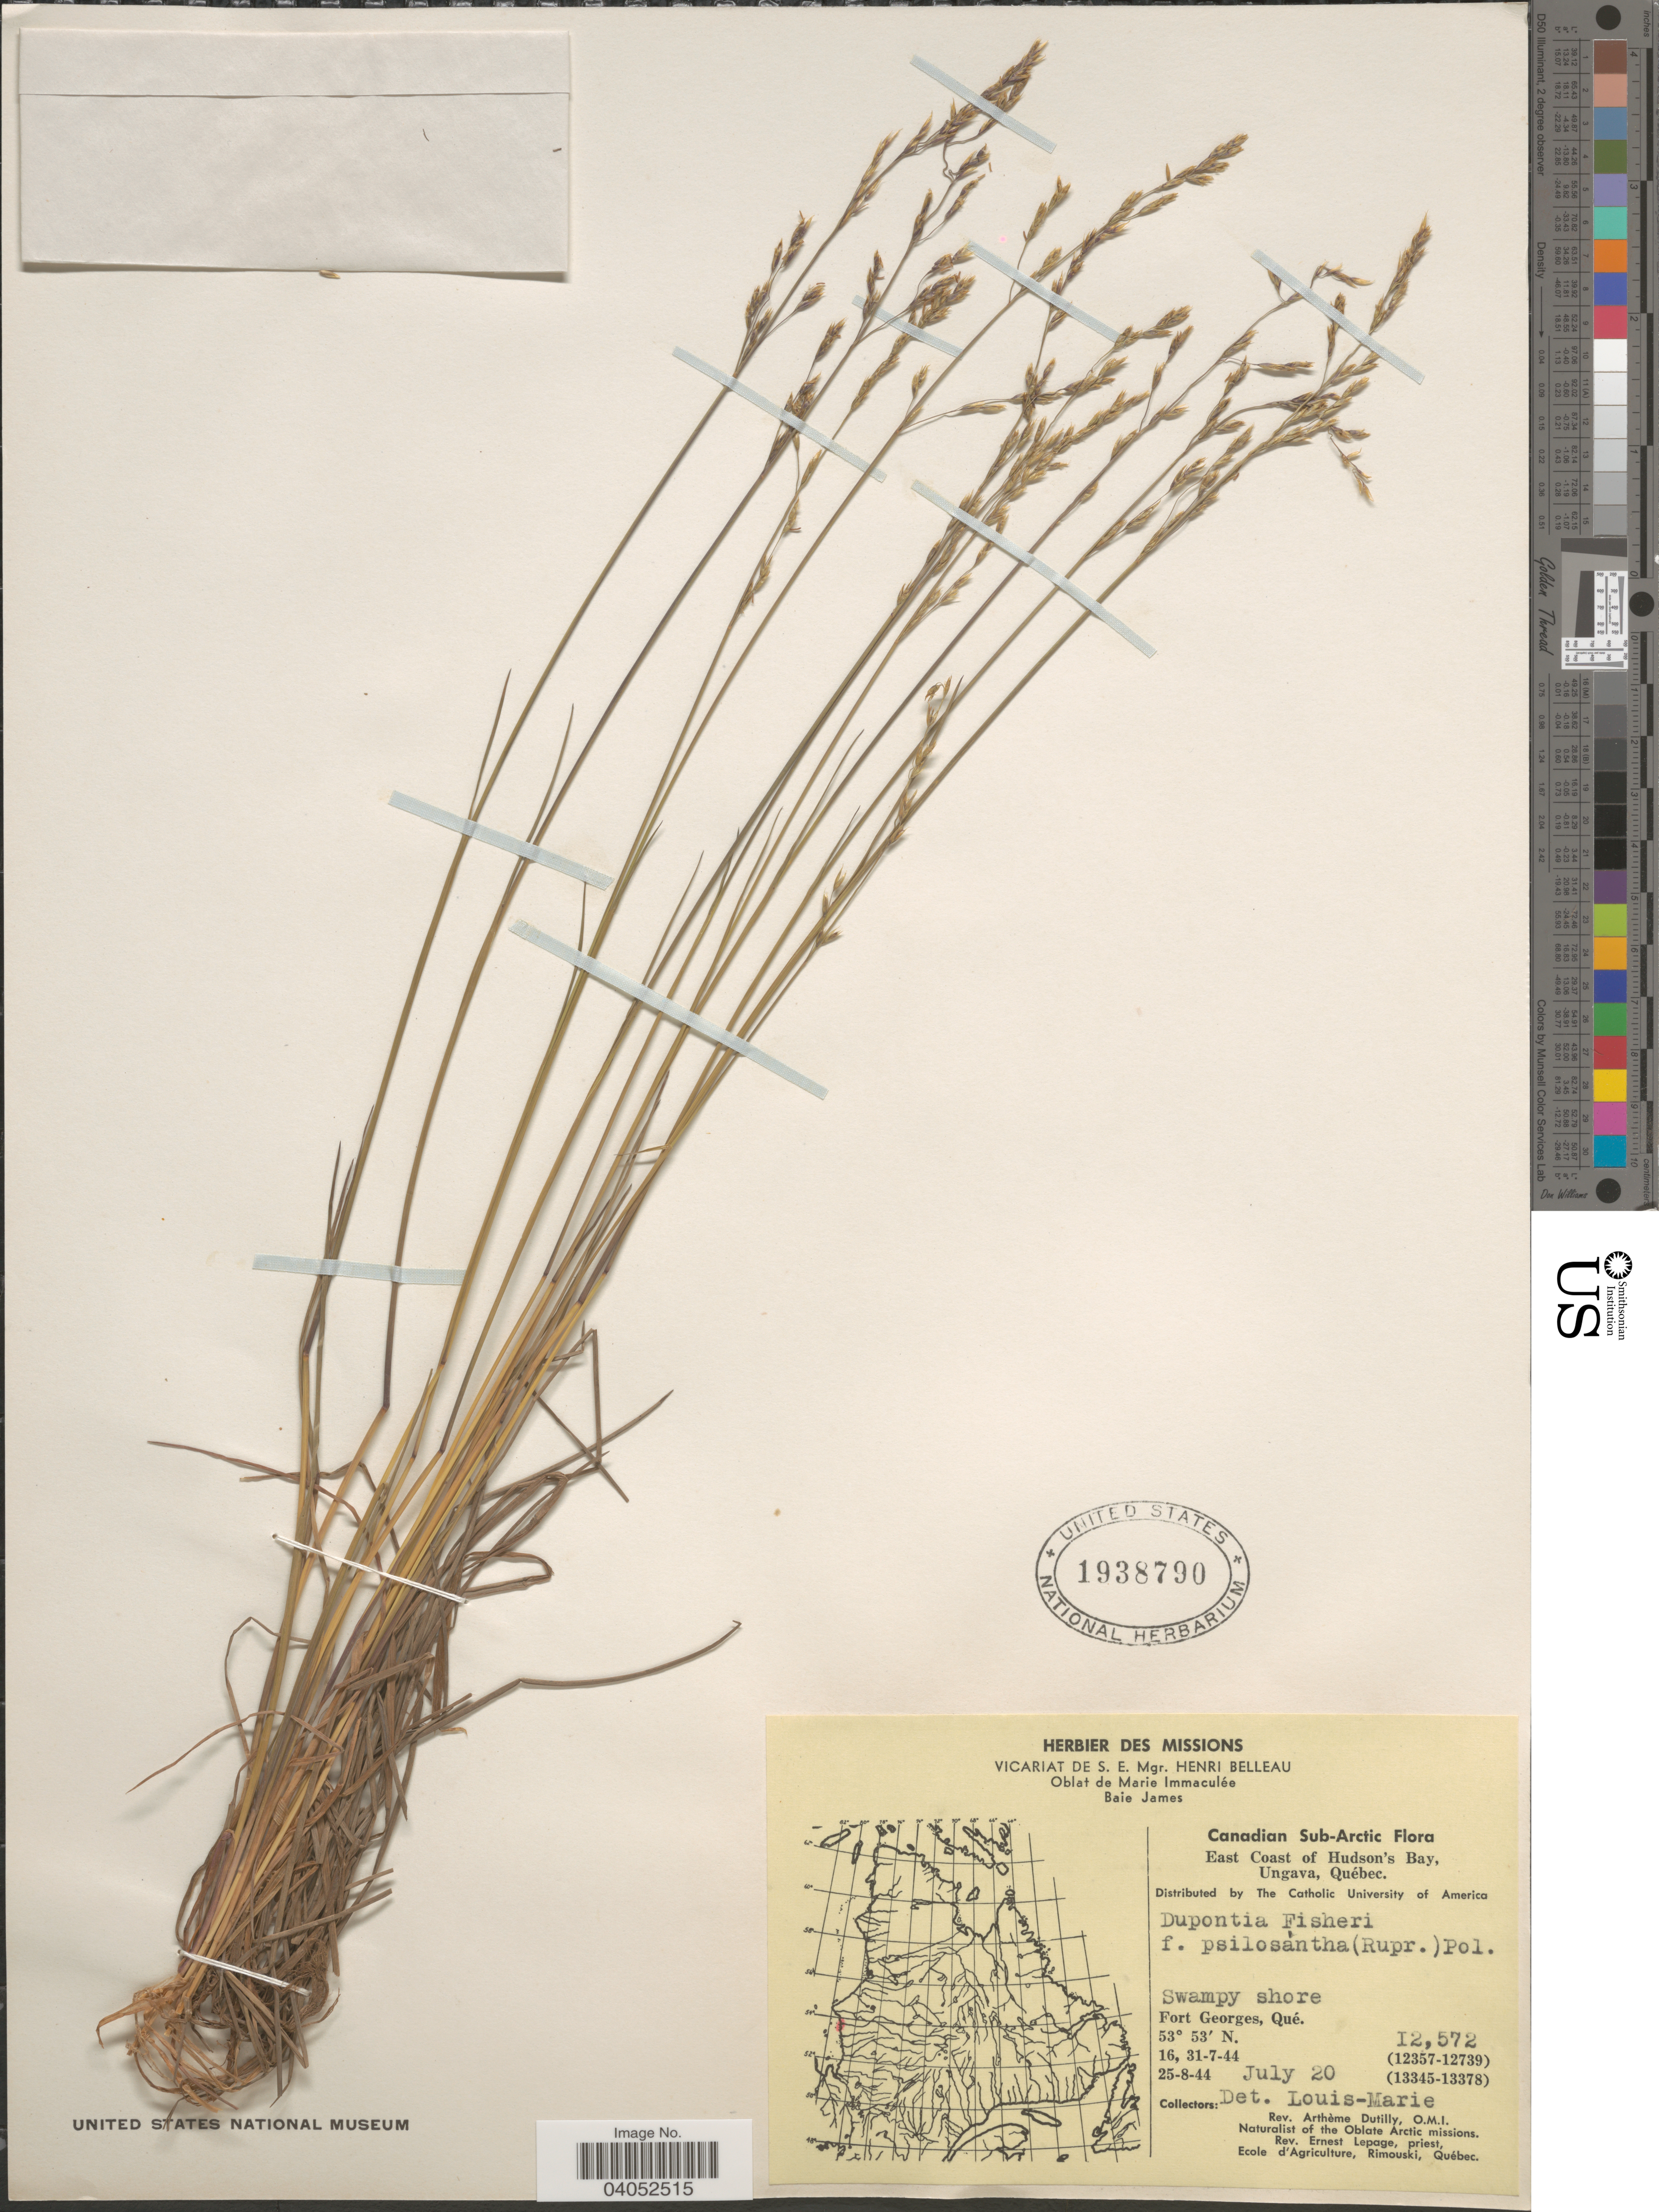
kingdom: Plantae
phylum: Tracheophyta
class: Liliopsida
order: Poales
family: Poaceae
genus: Dupontia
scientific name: Dupontia micrantha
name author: Holm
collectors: A. Dutilly & E. Lepage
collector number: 12572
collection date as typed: Transcribed d/m/y: 20/7/44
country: Canada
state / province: Quebec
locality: Canadian Sub-Arctic. East Coast of Hudson's Bay, Ungava. Swampy shore. Fort Georges.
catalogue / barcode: US 1938790